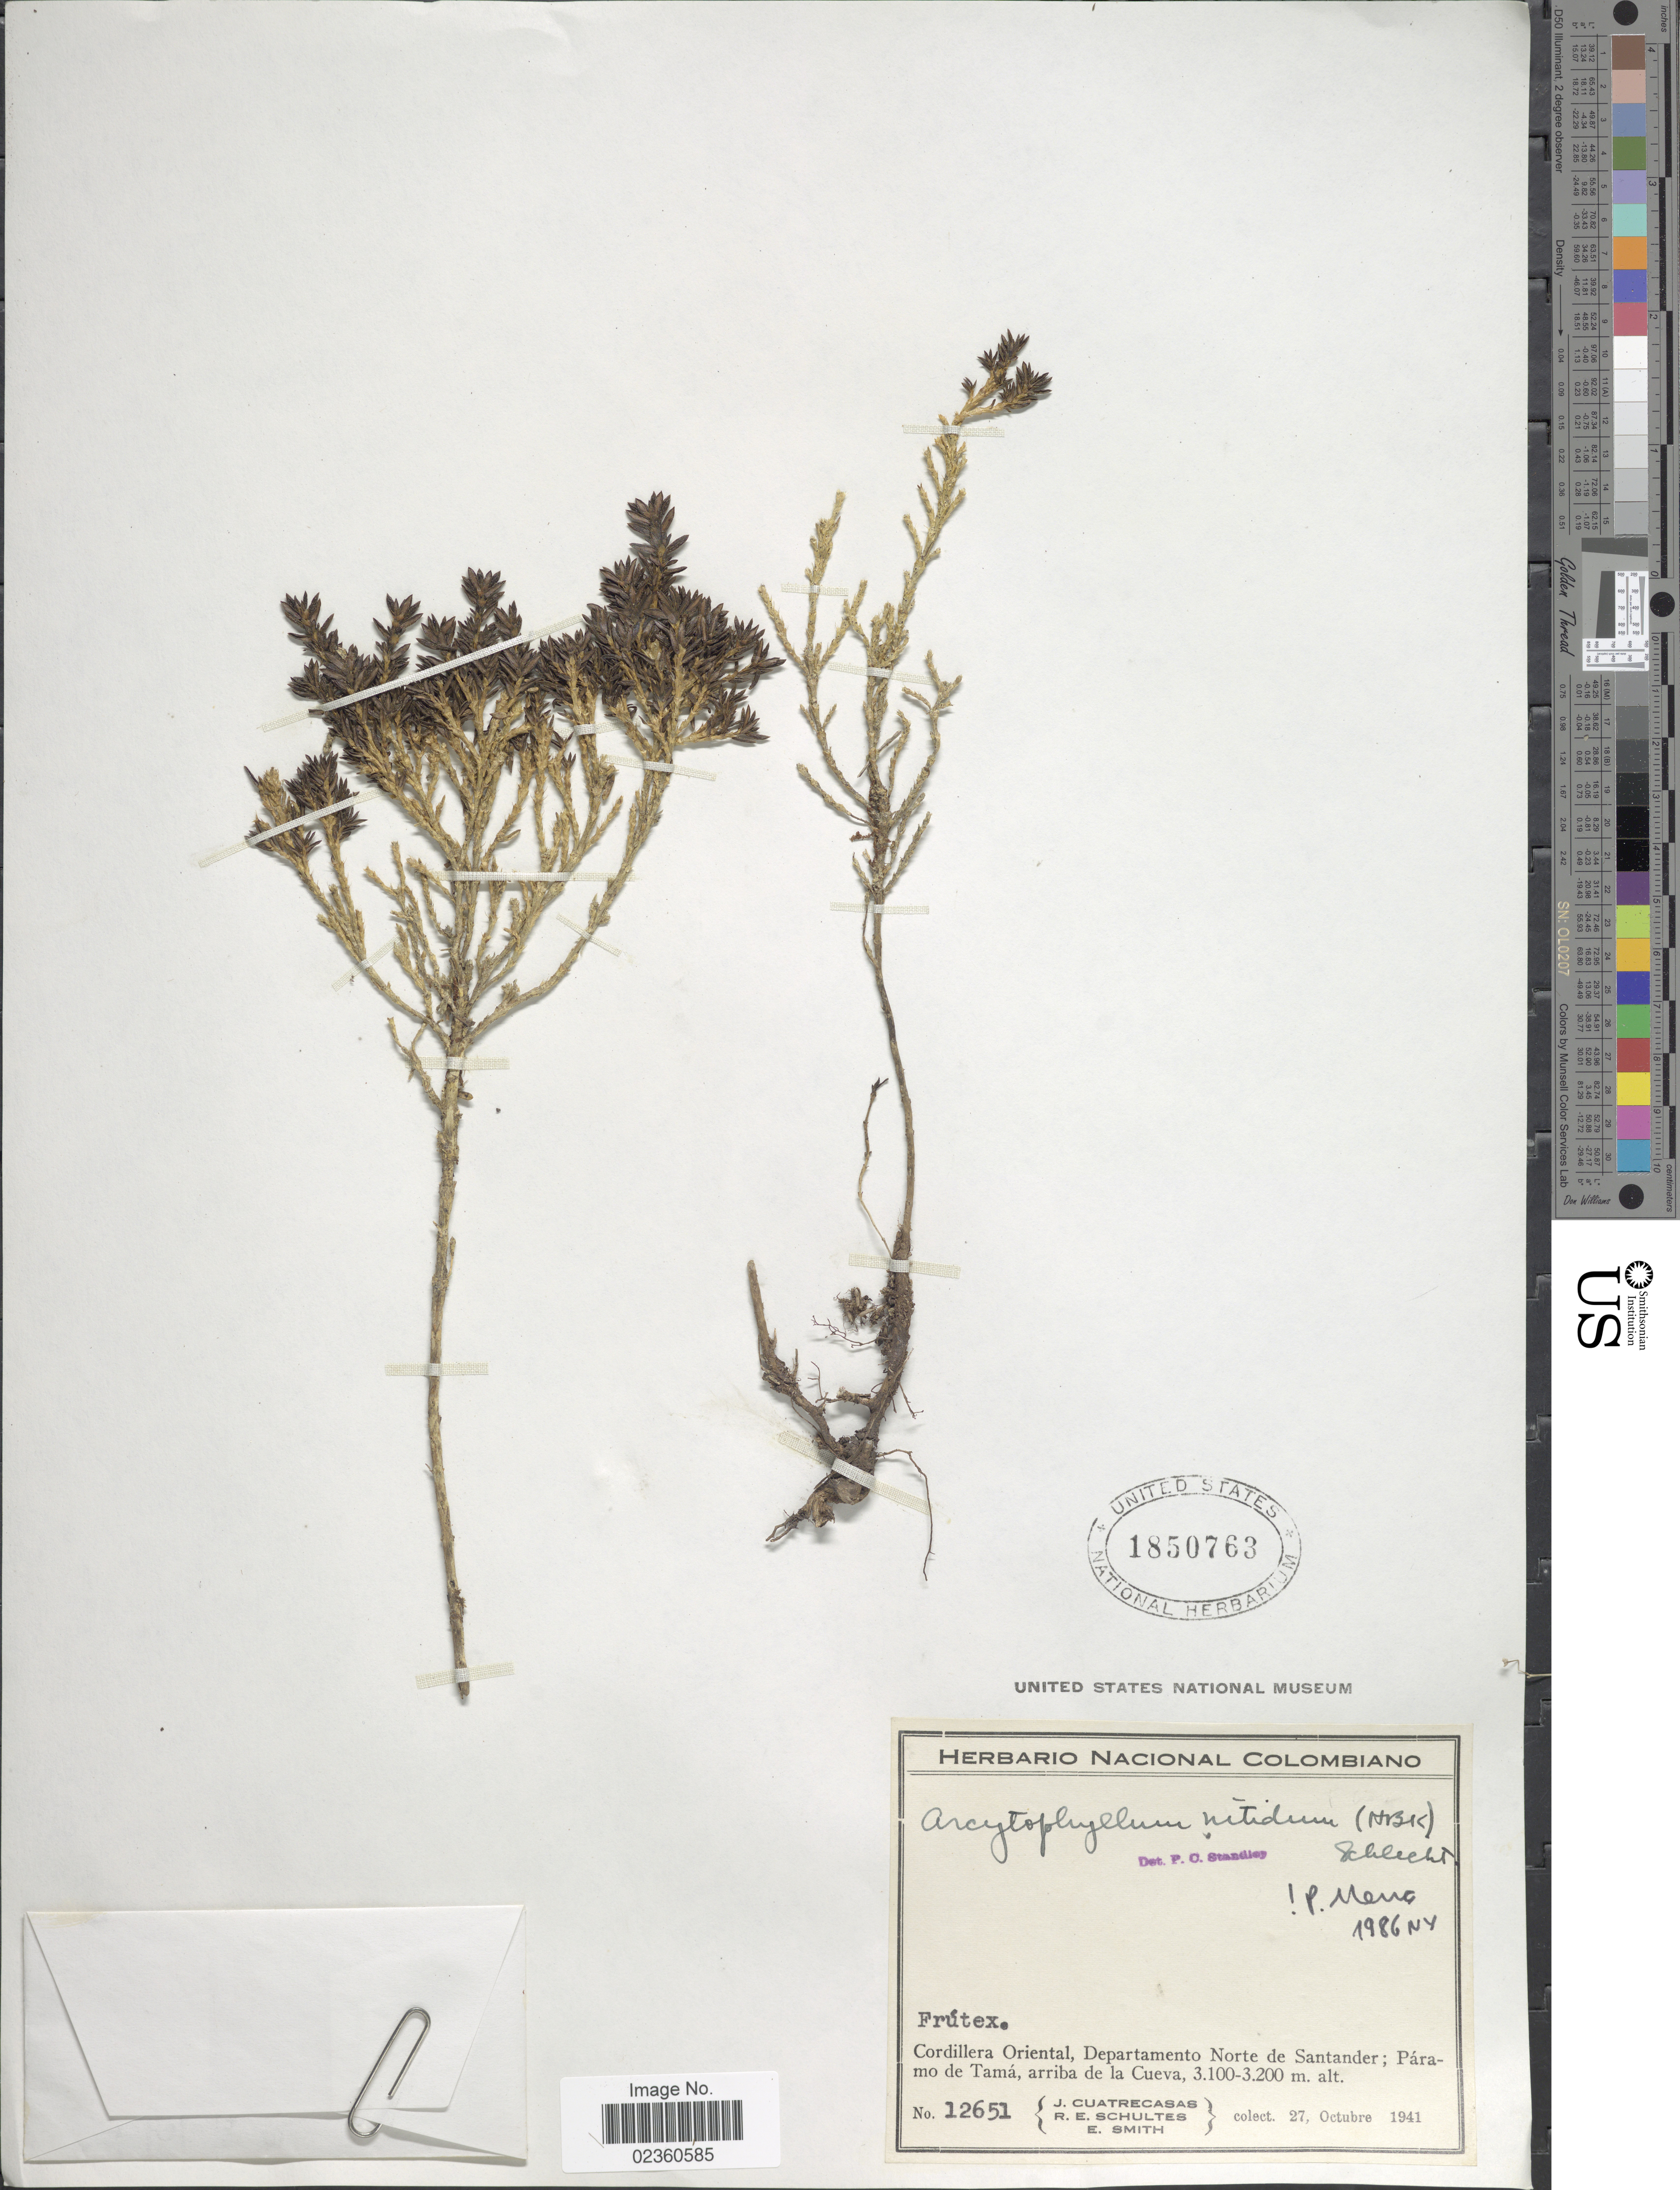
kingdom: Plantae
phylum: Tracheophyta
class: Magnoliopsida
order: Gentianales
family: Rubiaceae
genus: Arcytophyllum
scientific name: Arcytophyllum nitidum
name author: (Kunth) Schltdl.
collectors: J. Cuatrecasas, R. E. Schultes & E. Smith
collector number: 12651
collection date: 1941-10-27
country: Colombia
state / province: Norte de Santander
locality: Cordillera Oriental, Departamento Norte de Santander; Páramo de Tamá, arriba de la Cueva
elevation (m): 3100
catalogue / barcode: US 1850763